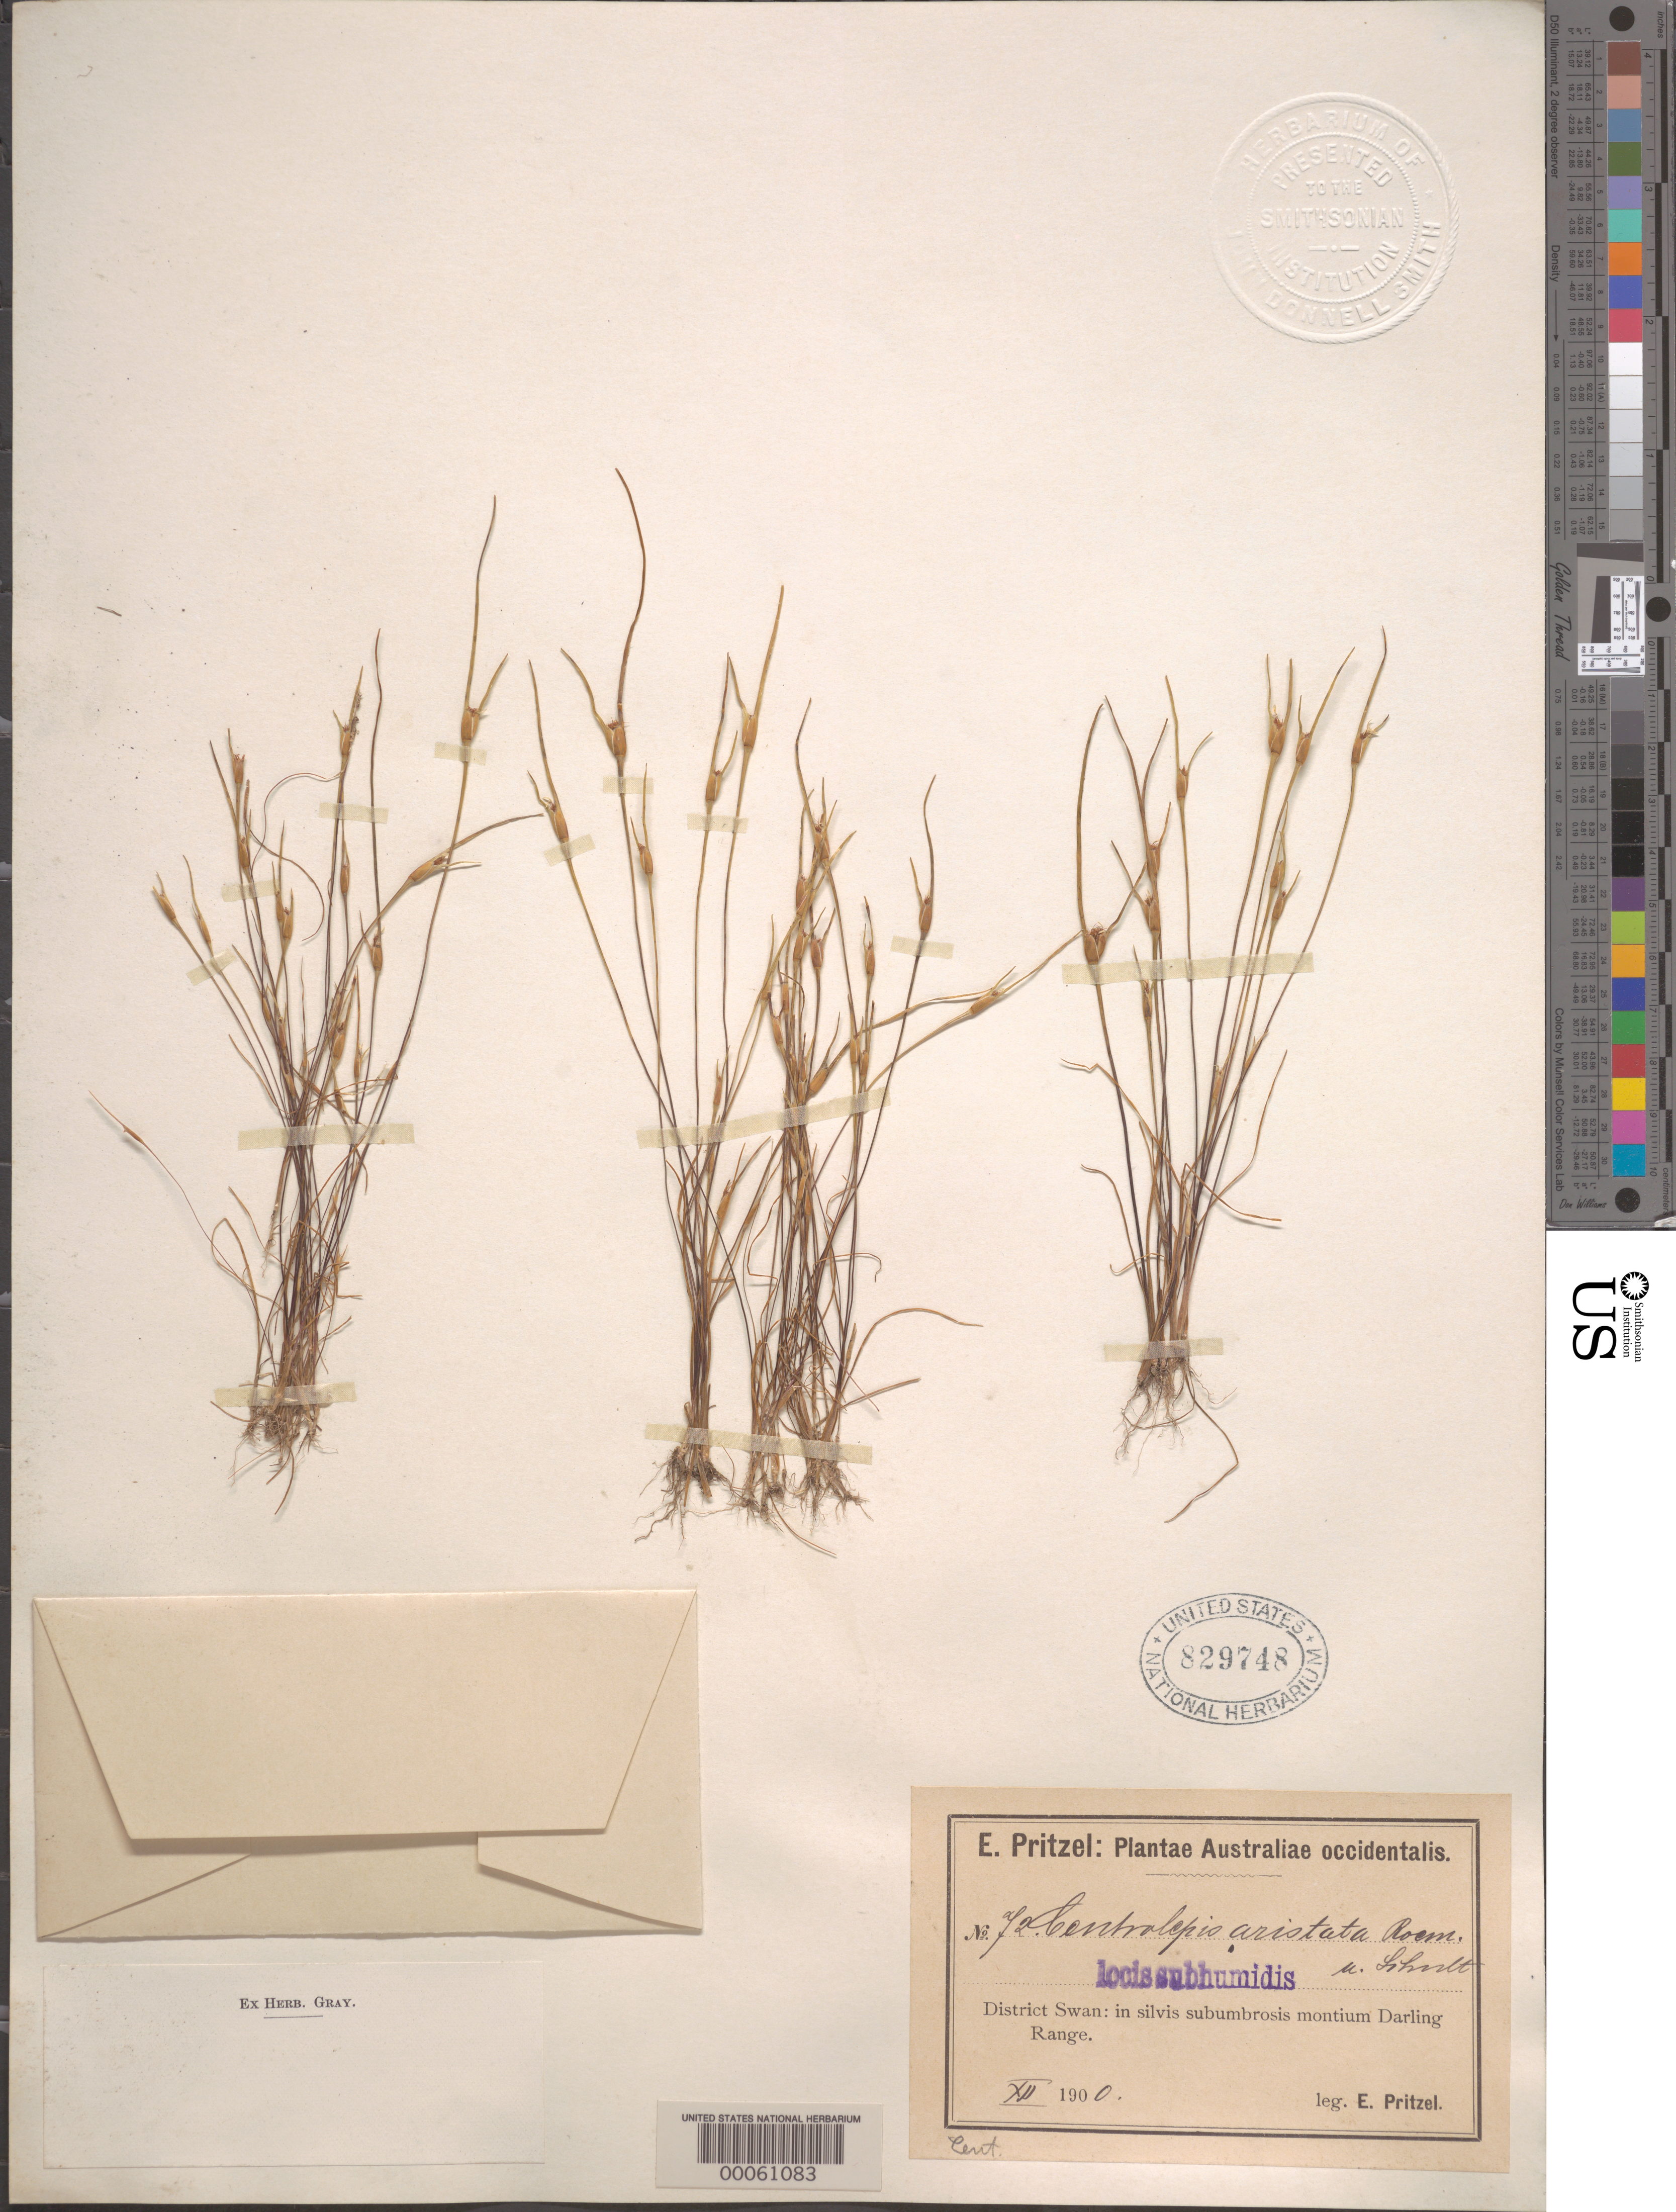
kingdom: Plantae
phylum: Tracheophyta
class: Liliopsida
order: Poales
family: Restionaceae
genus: Centrolepis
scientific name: Centrolepis aristata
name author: (R. Br.) Roem. & Schult.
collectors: E. G. Pritzel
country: Australia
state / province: Western Australia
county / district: Swan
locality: Darling range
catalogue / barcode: US 829748